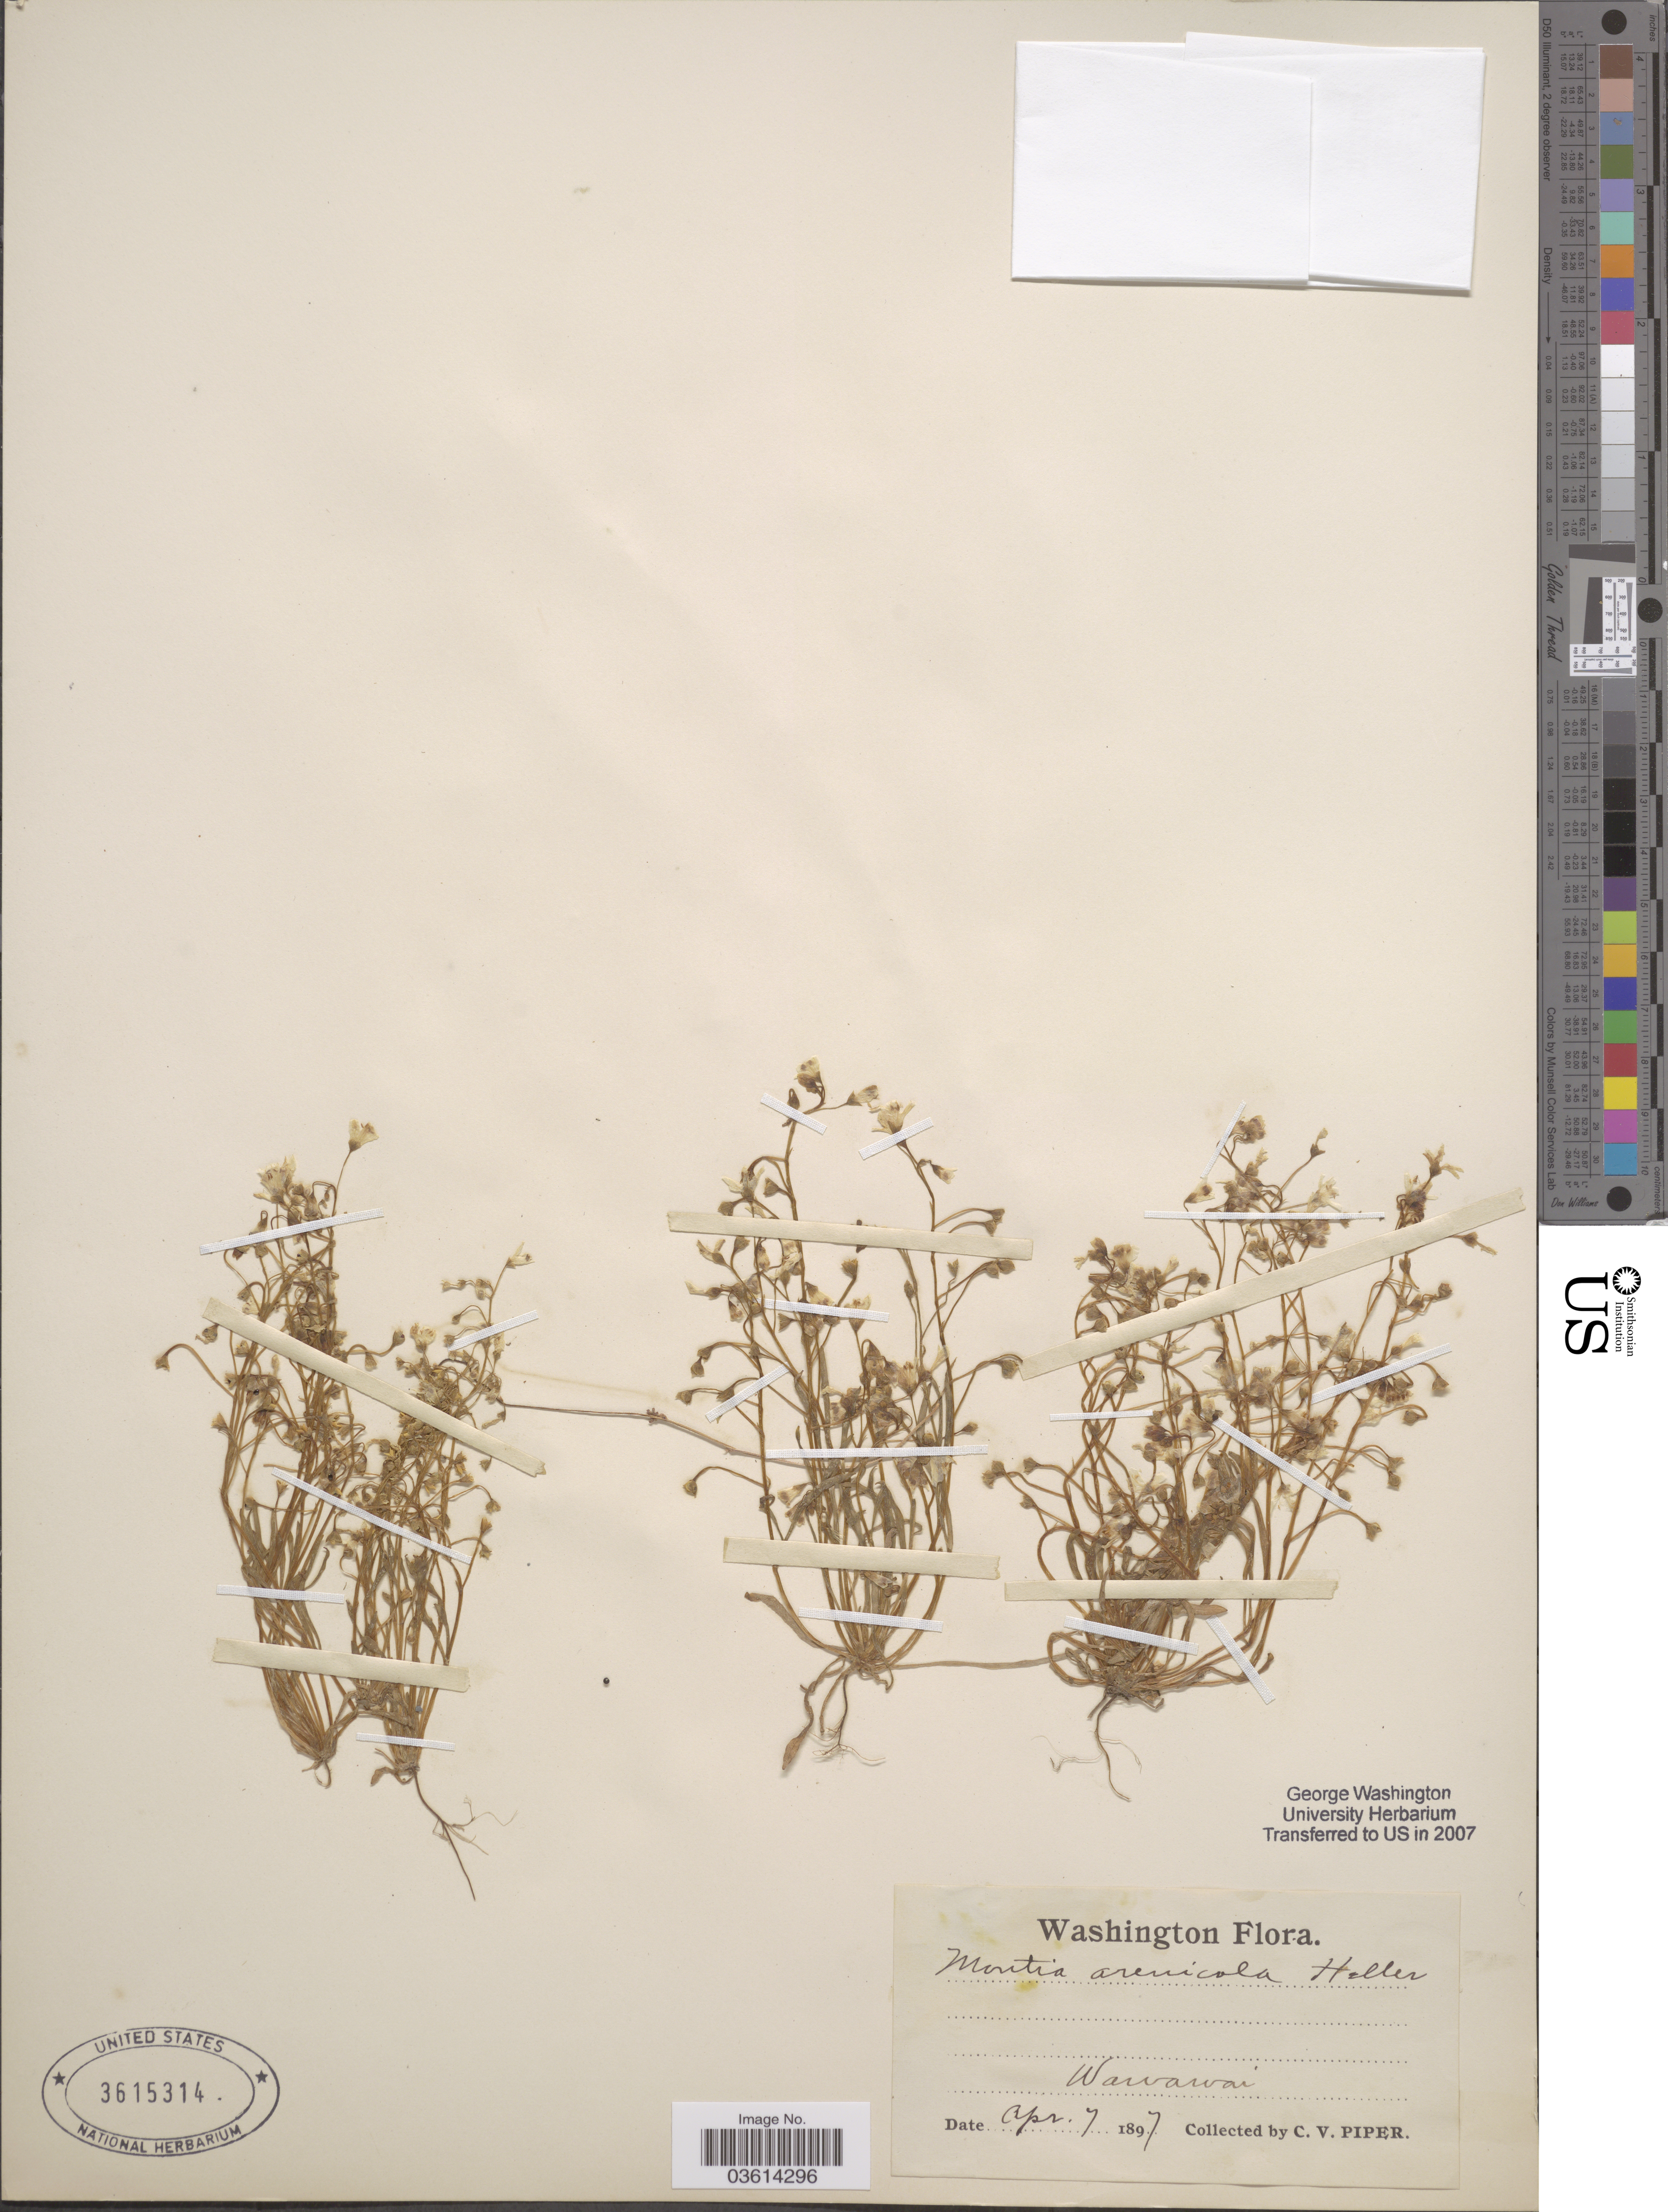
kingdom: Plantae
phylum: Tracheophyta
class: Magnoliopsida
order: Caryophyllales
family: Montiaceae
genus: Claytonia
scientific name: Claytonia arenicola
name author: L.F. Hend.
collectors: C. V. Piper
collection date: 1897-04-07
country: United States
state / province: Washington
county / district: Whitman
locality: Wawawai.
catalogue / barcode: US 3615314